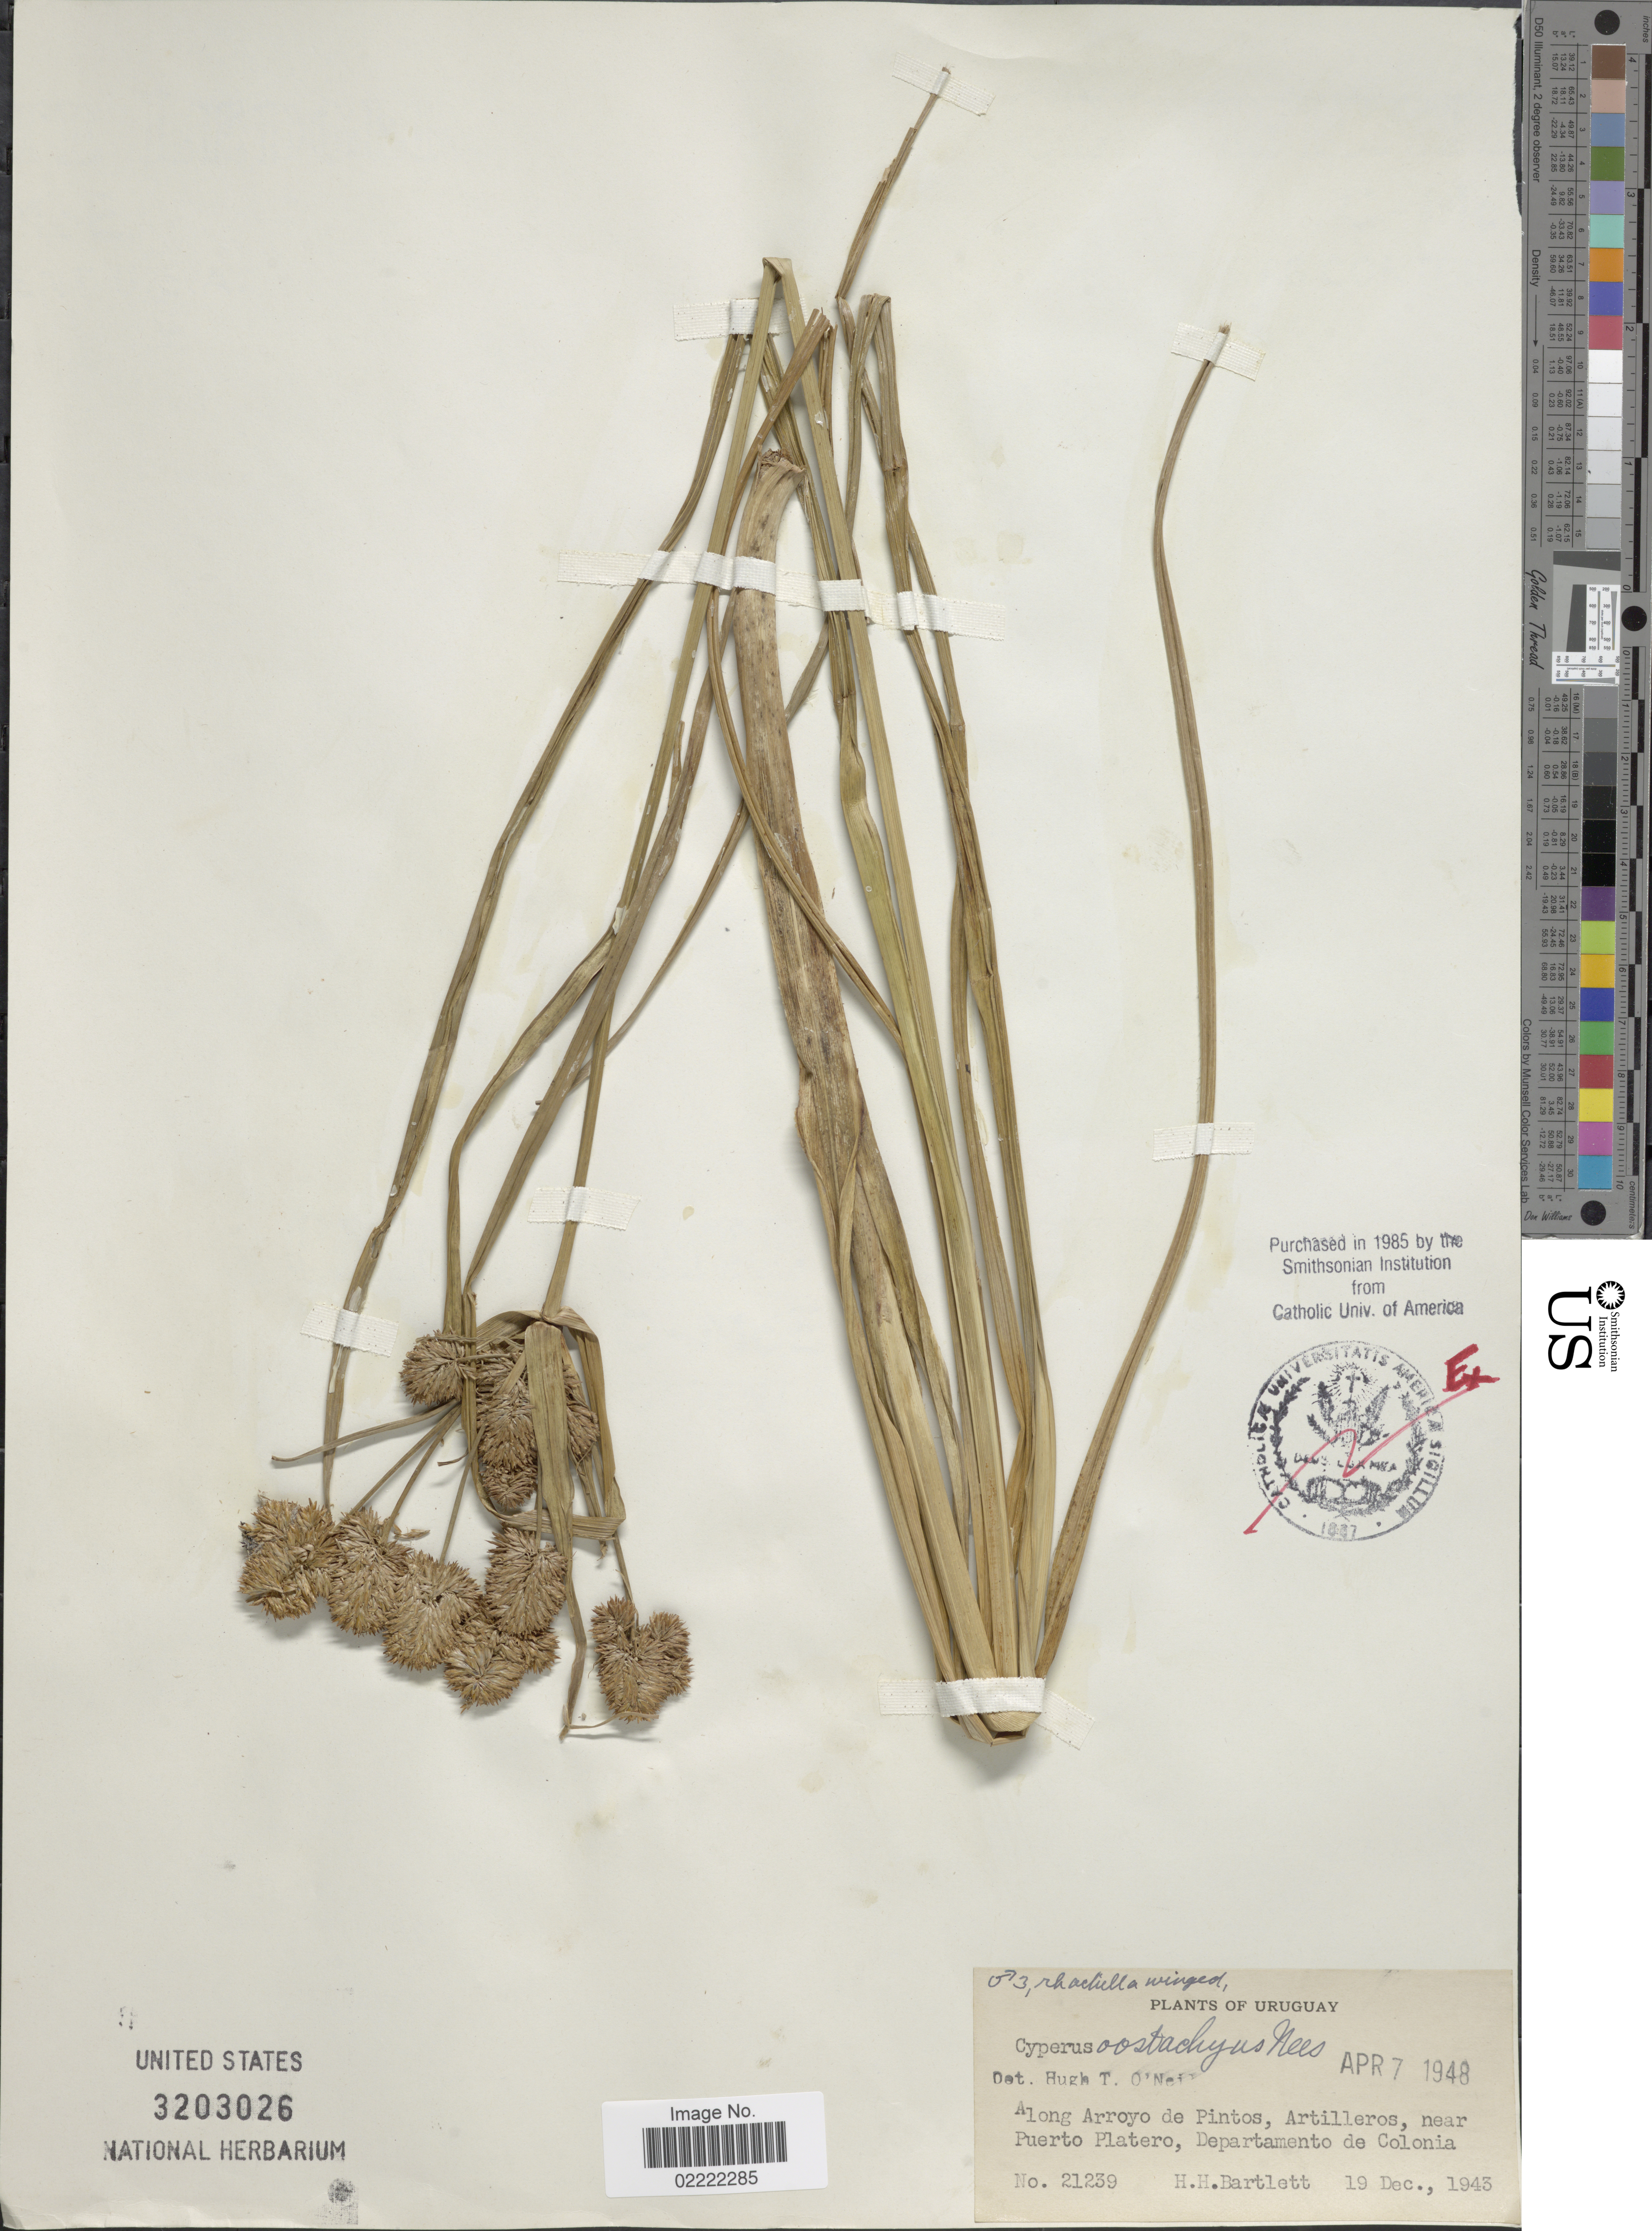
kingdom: Plantae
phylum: Tracheophyta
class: Liliopsida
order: Poales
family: Cyperaceae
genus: Cyperus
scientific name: Cyperus laetus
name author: J. Presl & C. Presl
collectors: H. H. Bartlett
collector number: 21239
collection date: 1943-12-19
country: Uruguay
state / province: Colonia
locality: Along Arroyo de Pintos, Artilleros, near Puerto Platero, Departamento de Colonia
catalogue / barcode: US 3203026